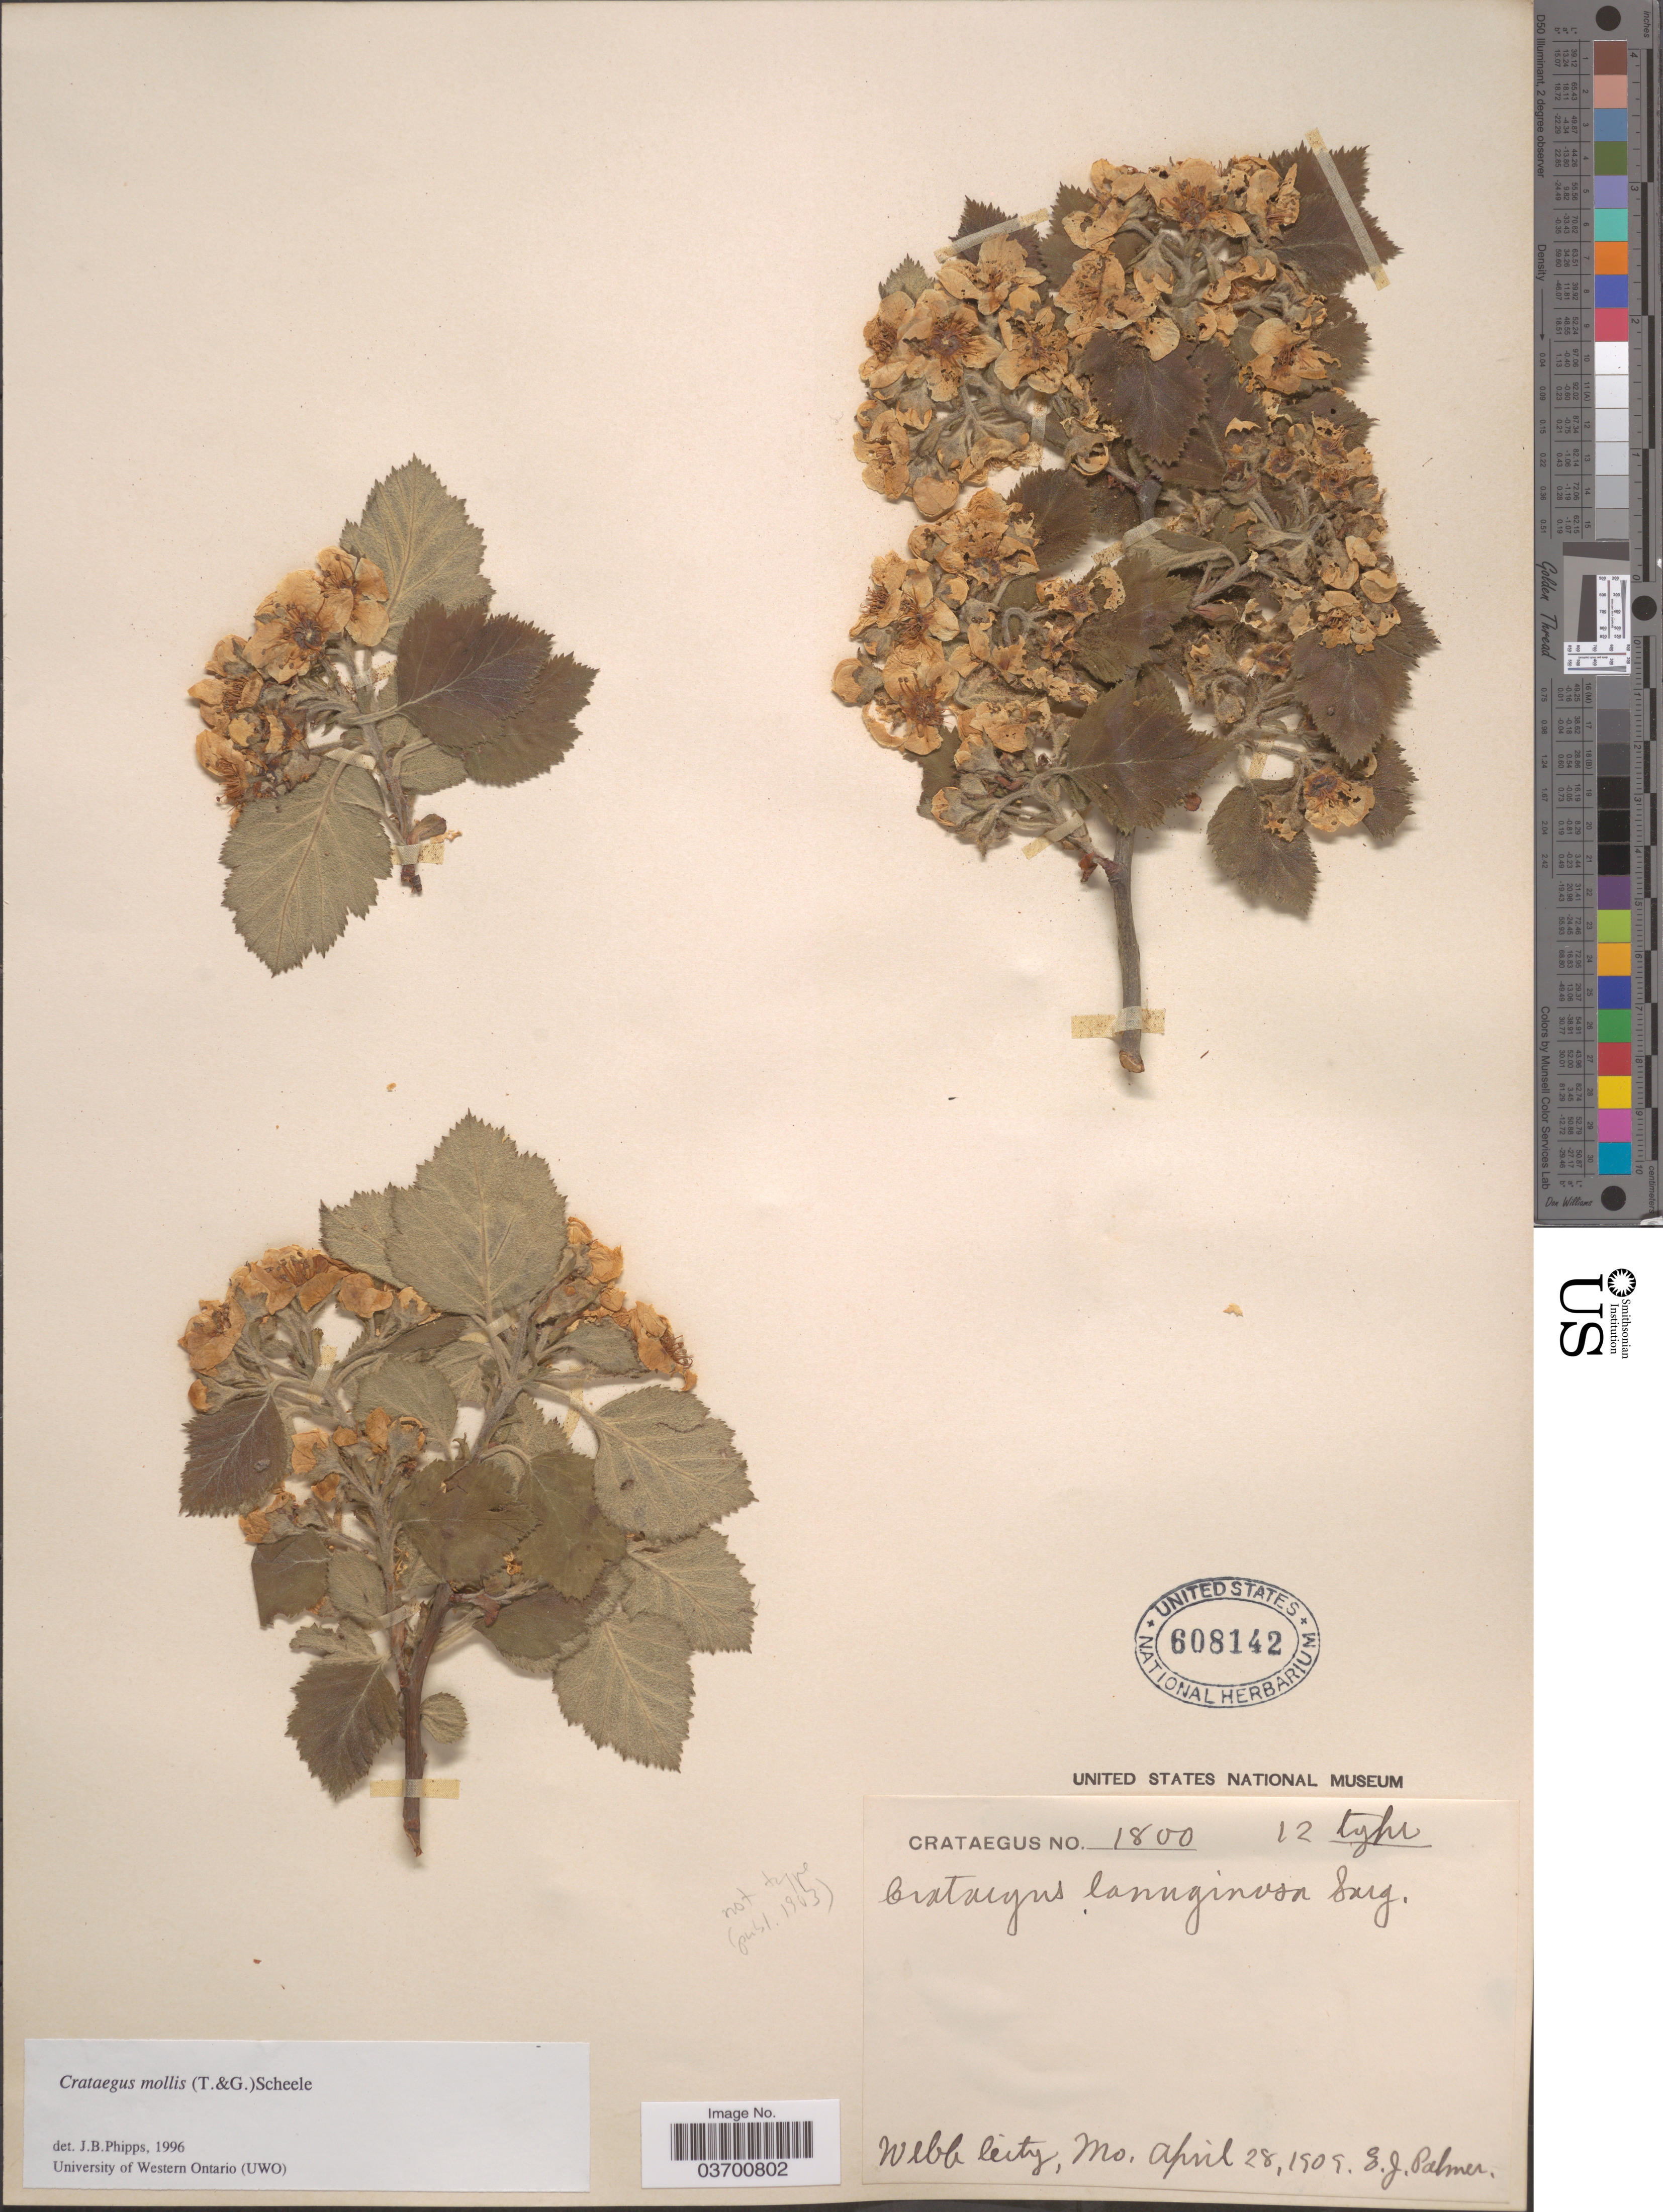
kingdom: Plantae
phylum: Tracheophyta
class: Magnoliopsida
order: Rosales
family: Rosaceae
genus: Crataegus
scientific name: Crataegus mollis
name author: (Torr. & A. Gray) Scheele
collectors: E. J. Palmer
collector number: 1800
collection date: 1909-04-28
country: United States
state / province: Missouri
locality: Webb City.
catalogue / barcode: US 608142